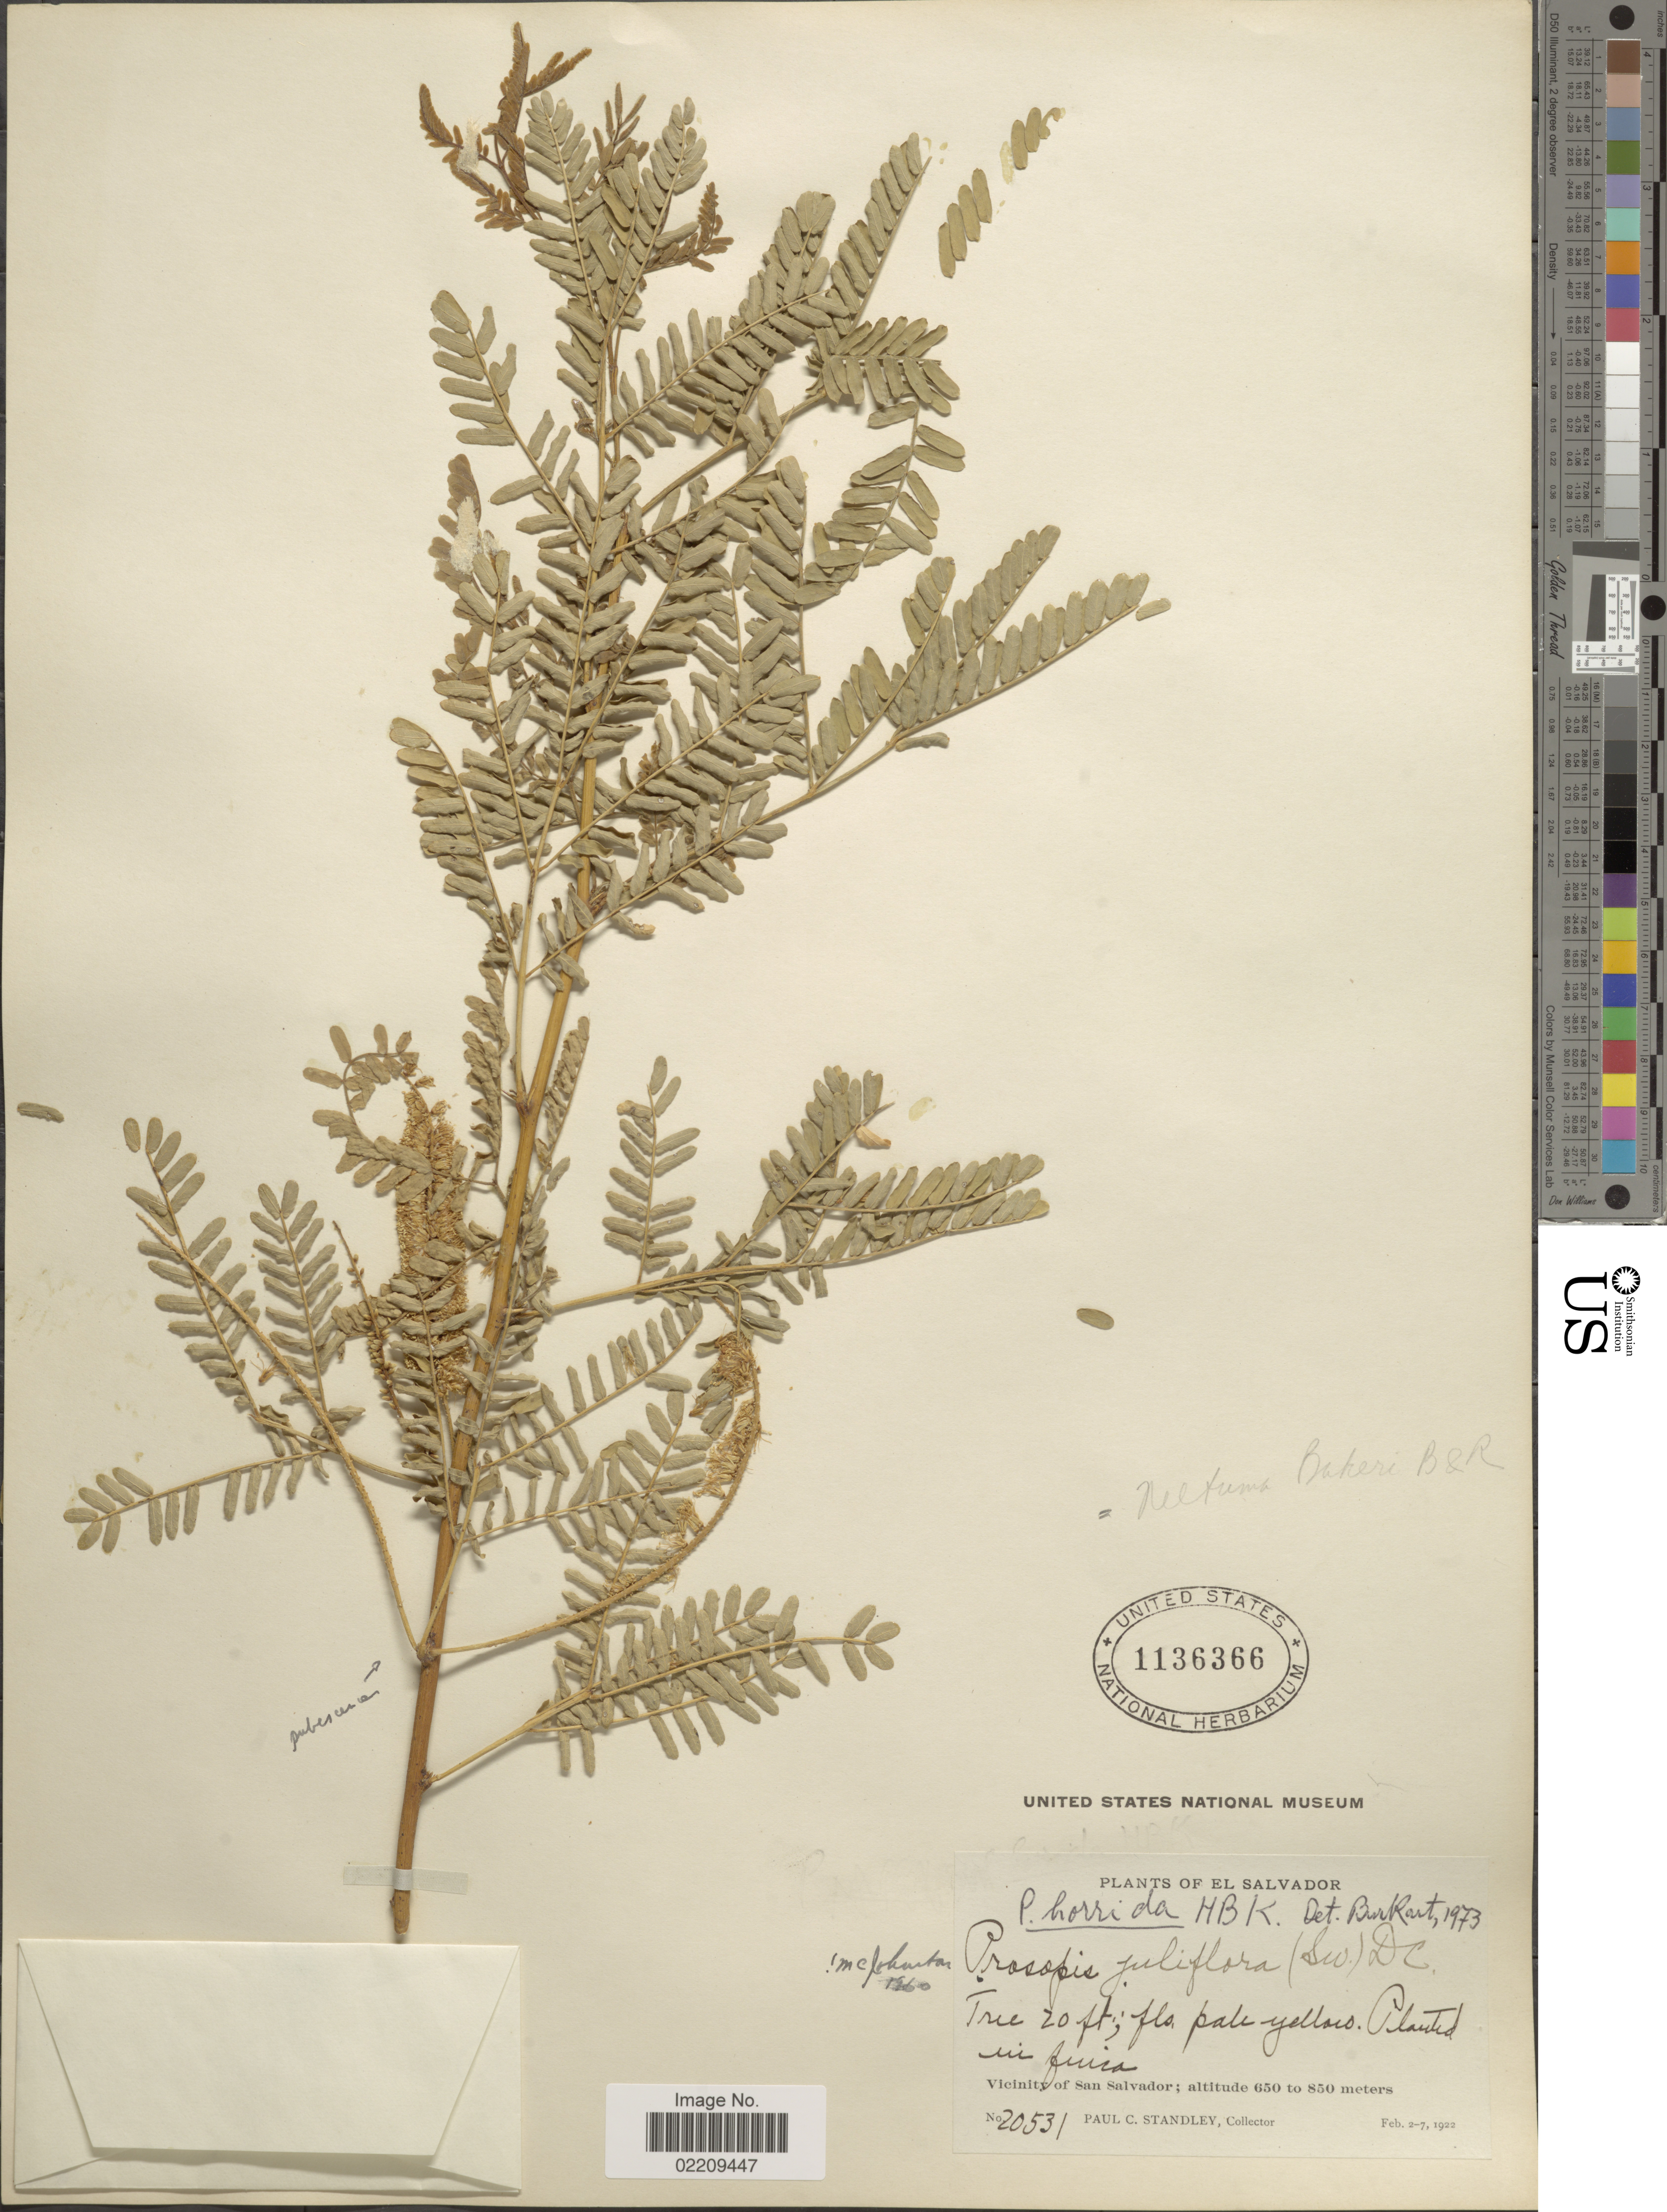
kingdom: Plantae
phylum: Tracheophyta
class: Magnoliopsida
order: Fabales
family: Fabaceae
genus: Neltuma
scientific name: Neltuma juliflora var. juliflora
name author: (Sw.) Raf.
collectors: P. C. Standley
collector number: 20531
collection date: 1922-02-02/1922-02-07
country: Bahamas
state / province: San Salvador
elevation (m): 650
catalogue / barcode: US 1136366